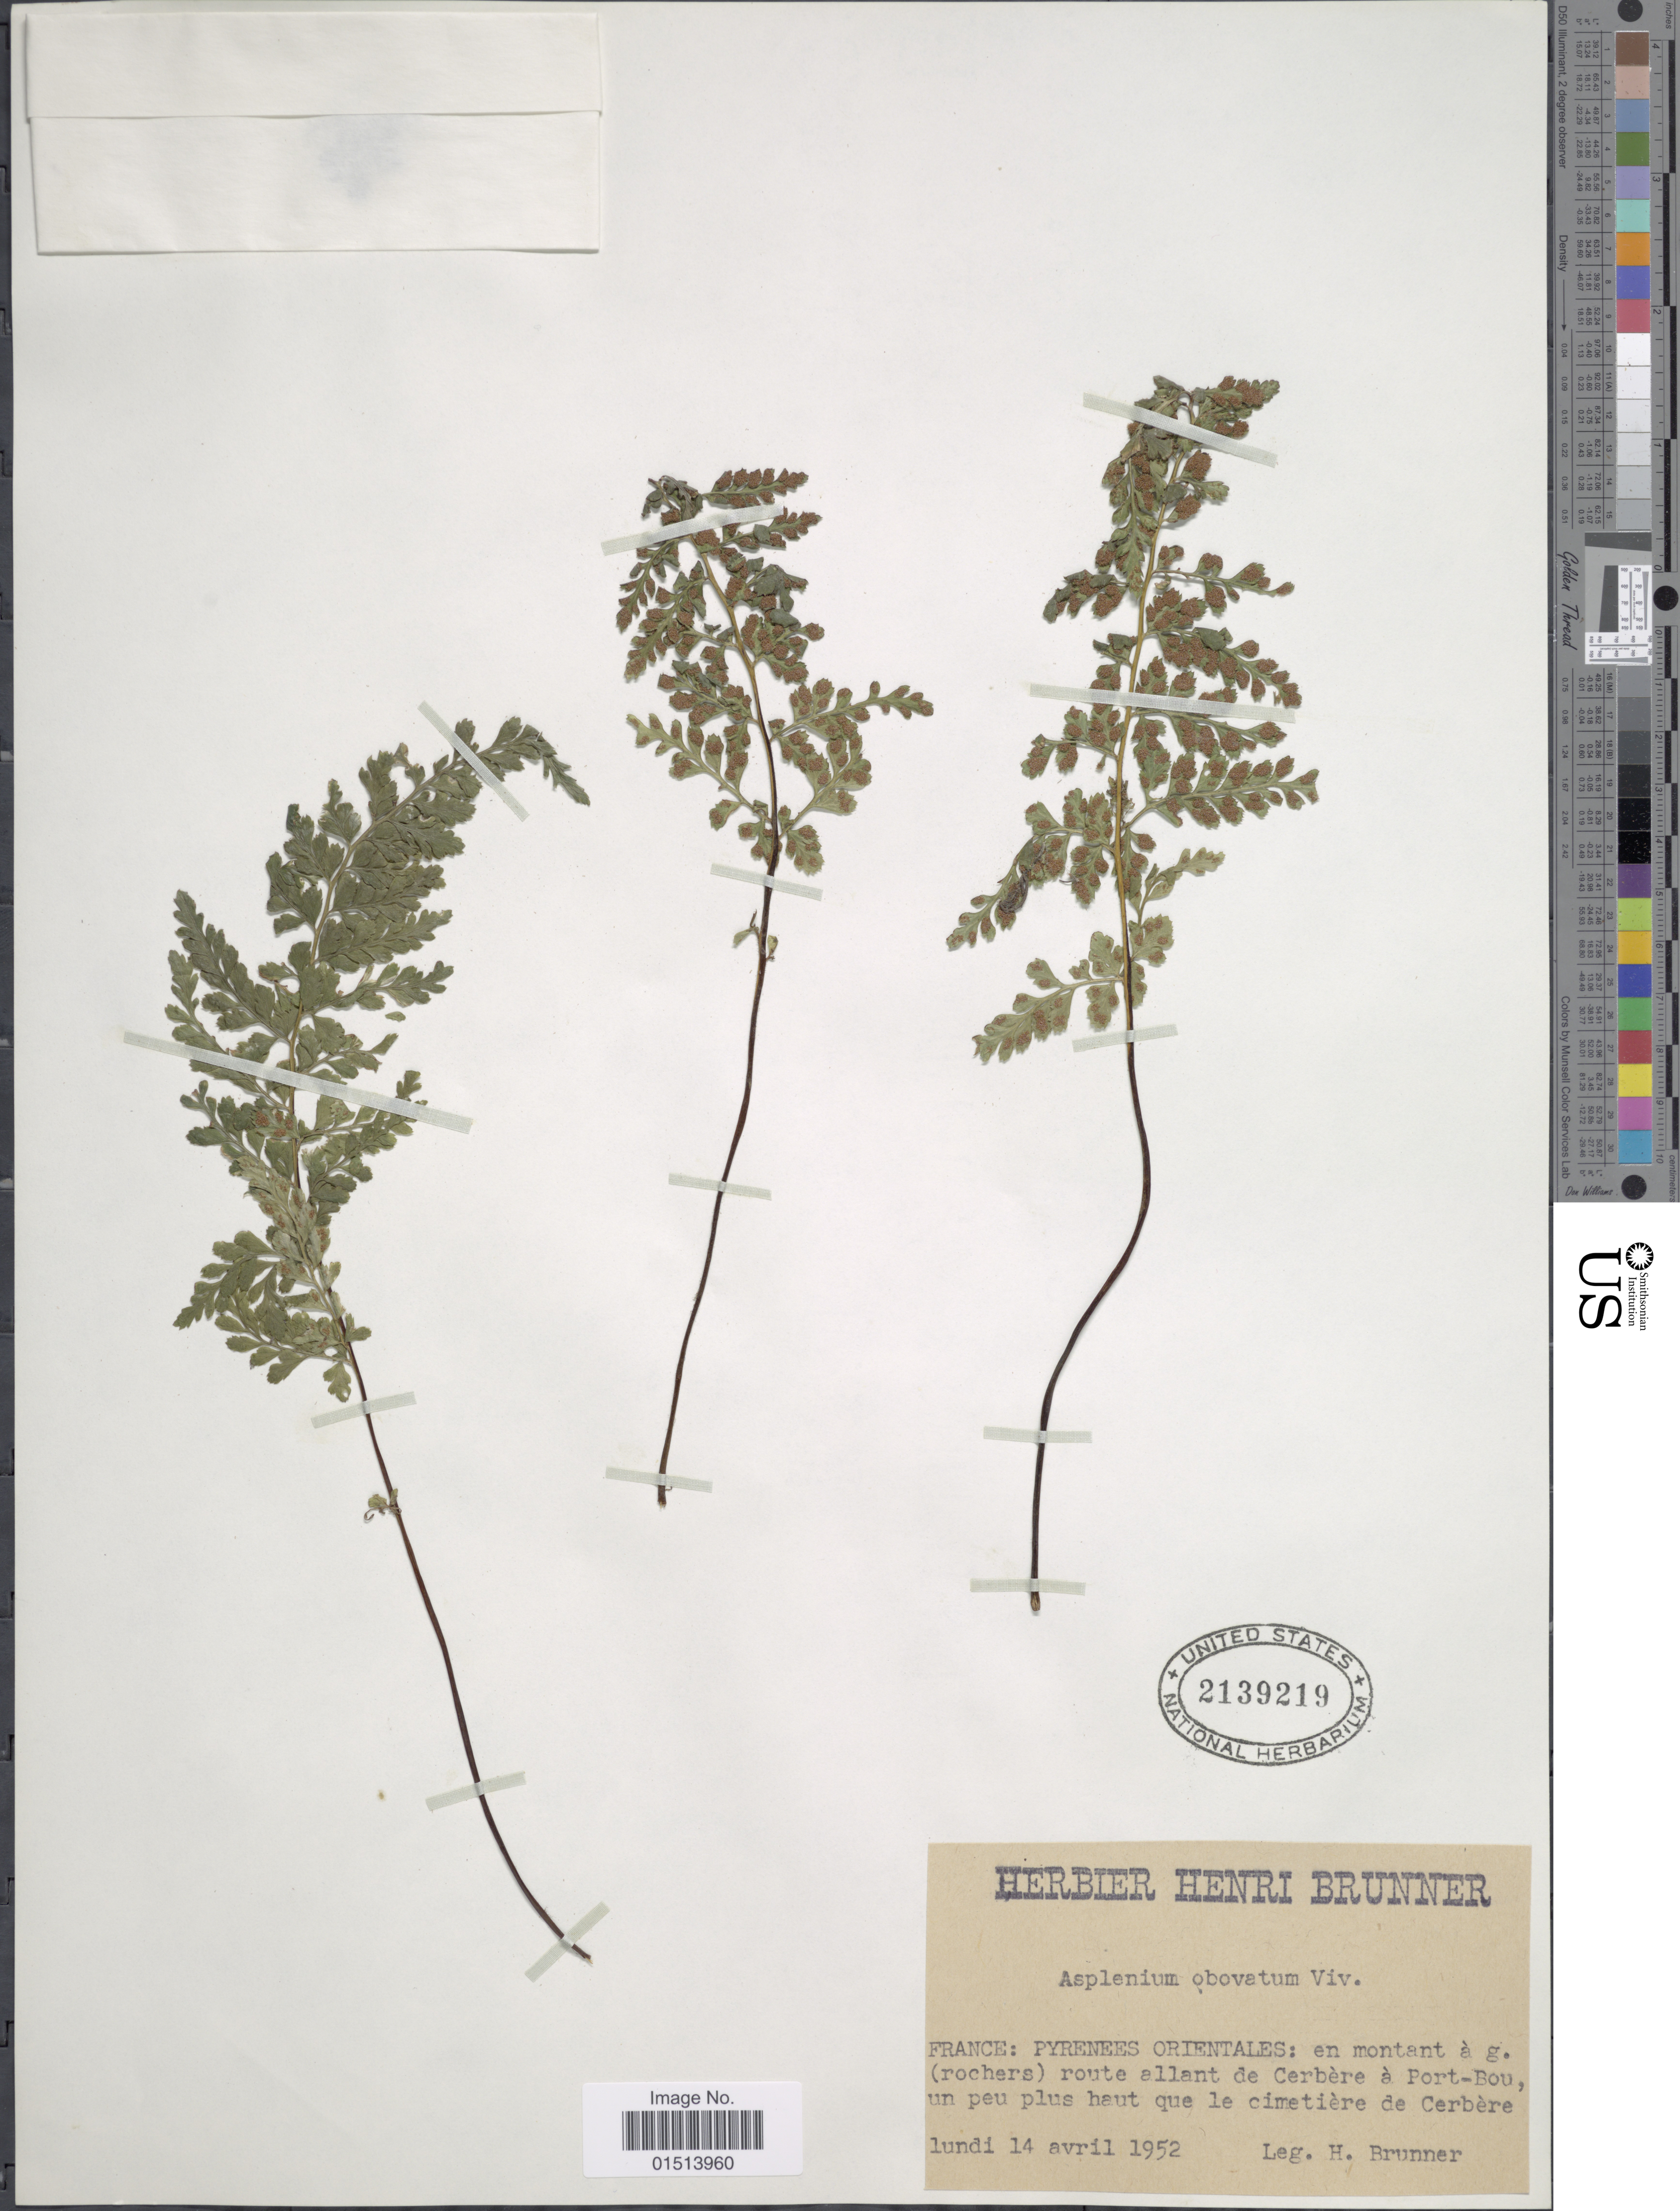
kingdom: Plantae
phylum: Tracheophyta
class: Polypodiopsida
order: Polypodiales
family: Aspleniaceae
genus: Asplenium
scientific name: Asplenium obovatum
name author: Viv.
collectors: H. Brunner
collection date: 1952-04-14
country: France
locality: France: Pyrennees Orientales: en montant a g.(rochers) route de Cerbere a Port-Bou, un pue plus haut que le cimetiere de Cerbere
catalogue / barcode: US 2139219